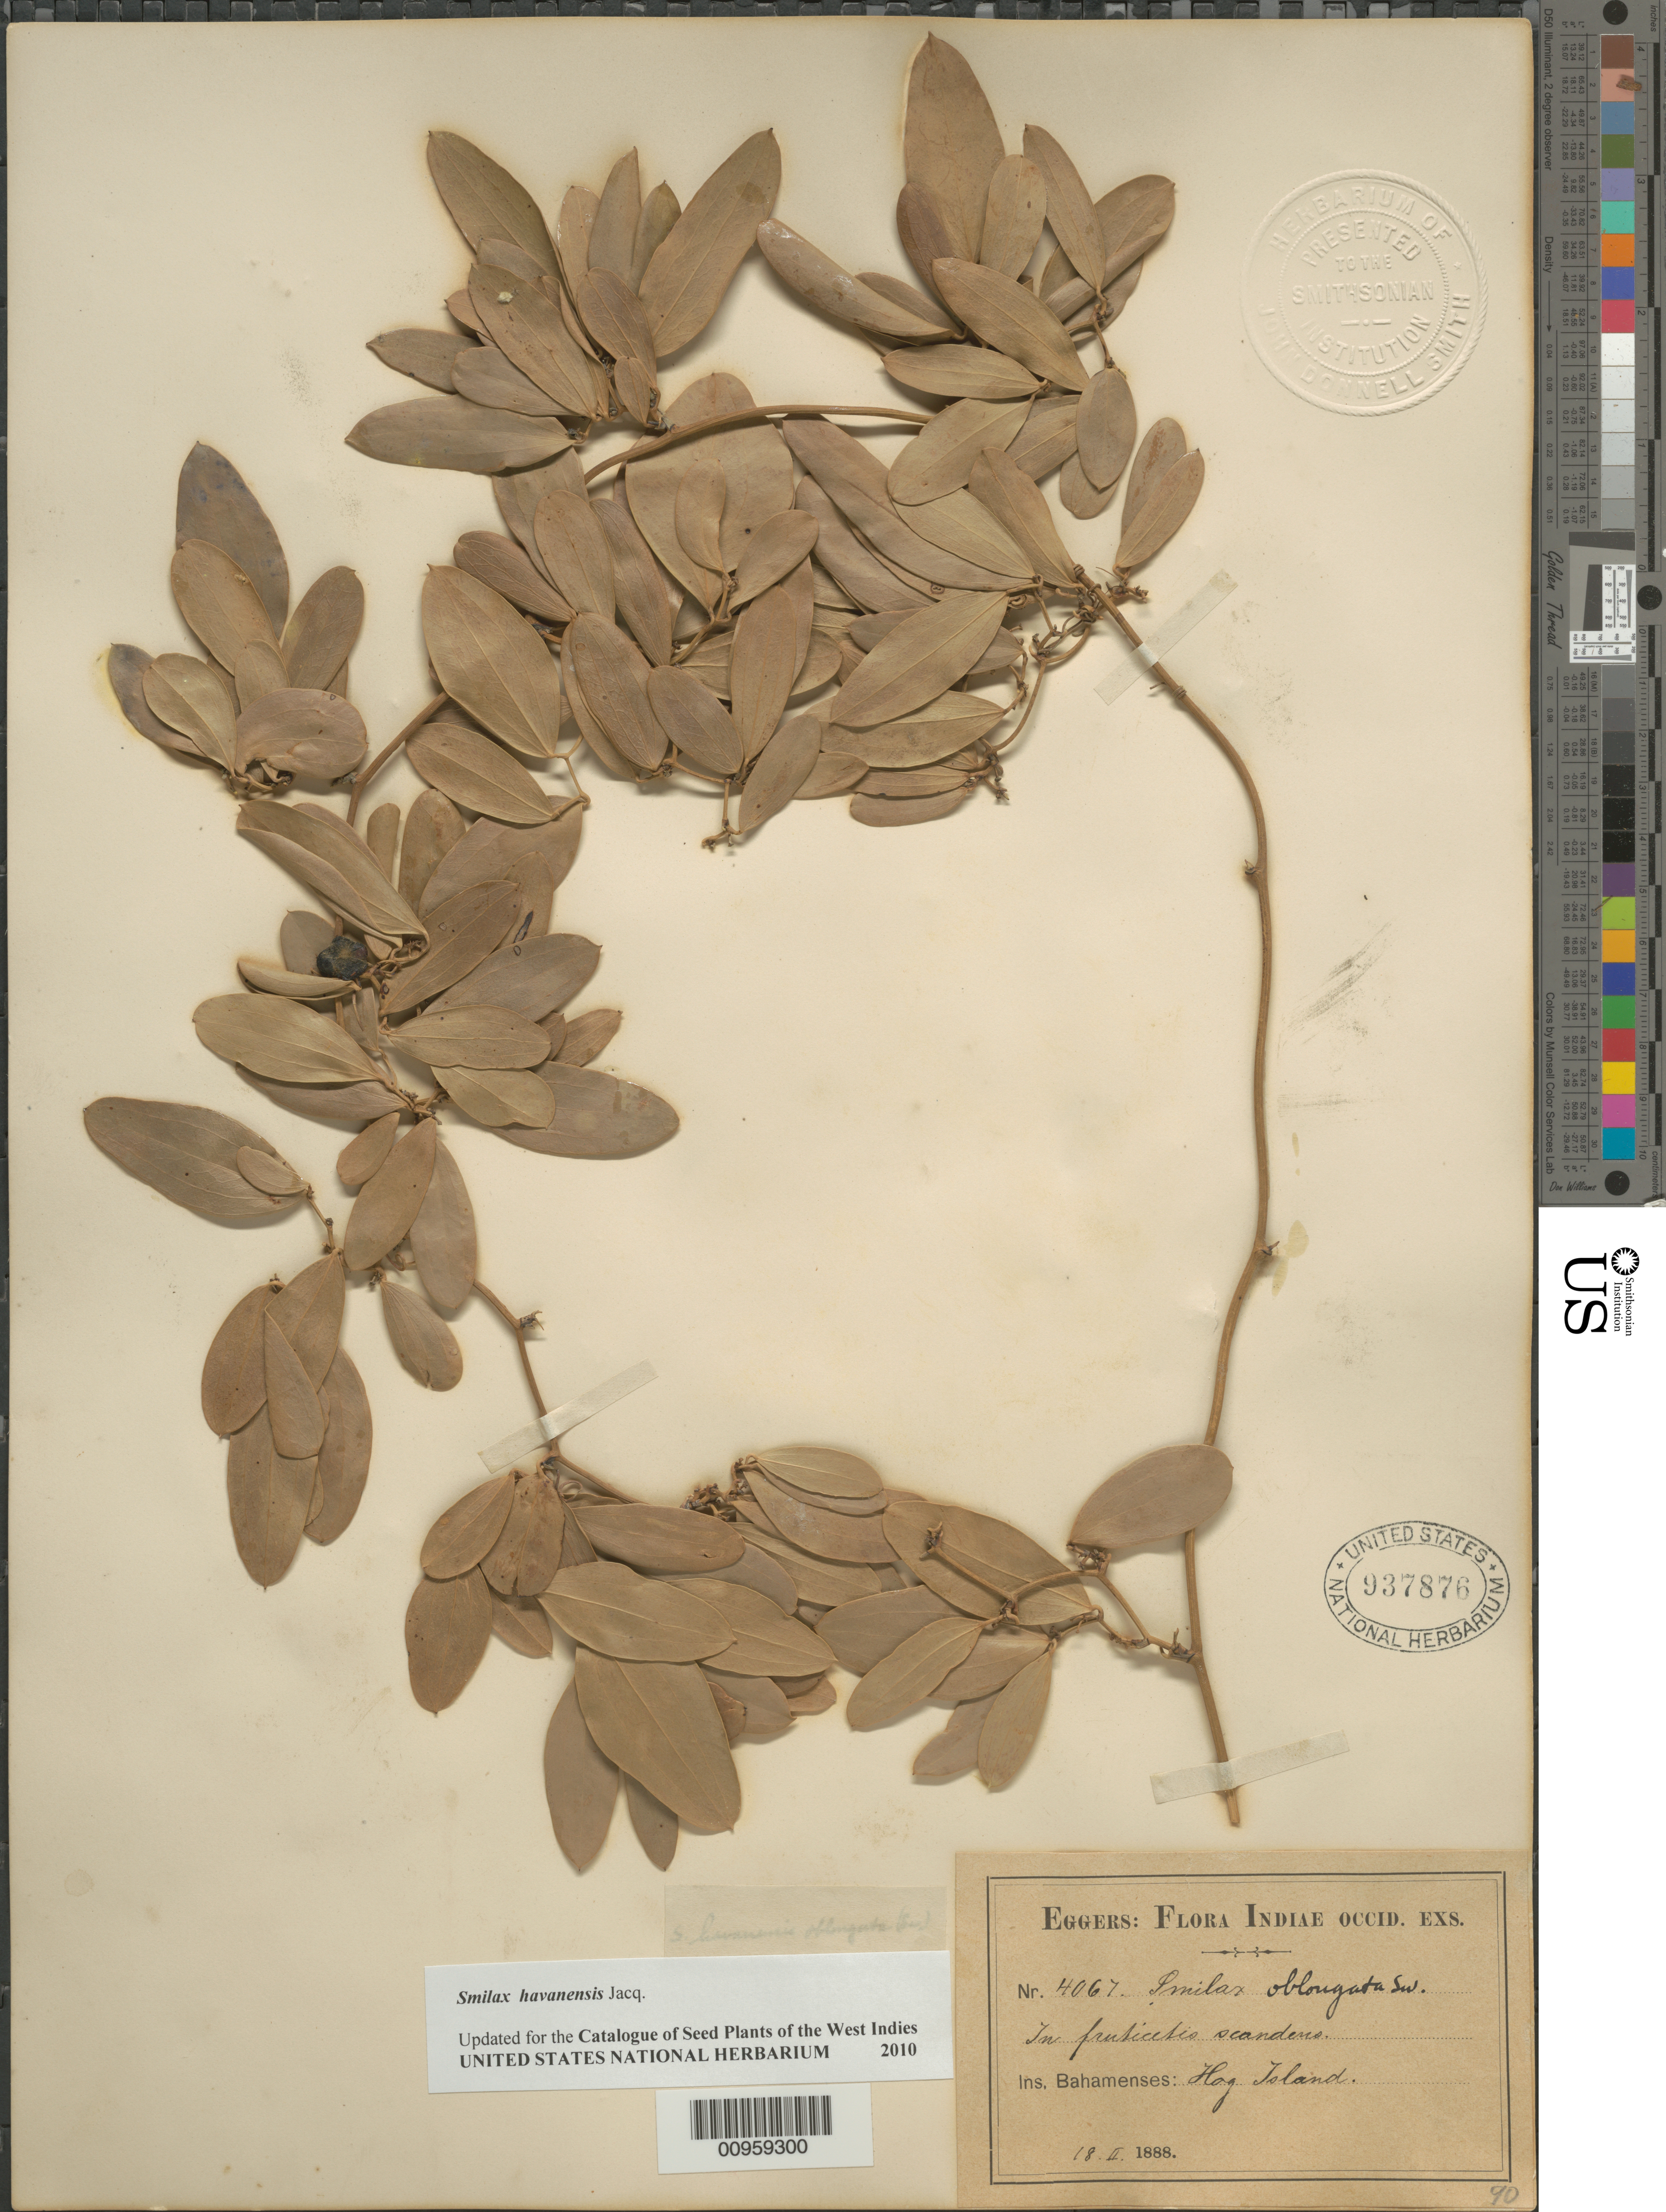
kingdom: Plantae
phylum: Tracheophyta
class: Liliopsida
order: Liliales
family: Smilacaceae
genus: Smilax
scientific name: Smilax havanensis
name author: Jacq.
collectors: H. F. A. von Eggers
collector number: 4067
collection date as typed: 18 Feb 1888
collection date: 1888-02-18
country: Bahamas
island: Hog Island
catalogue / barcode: US 937876